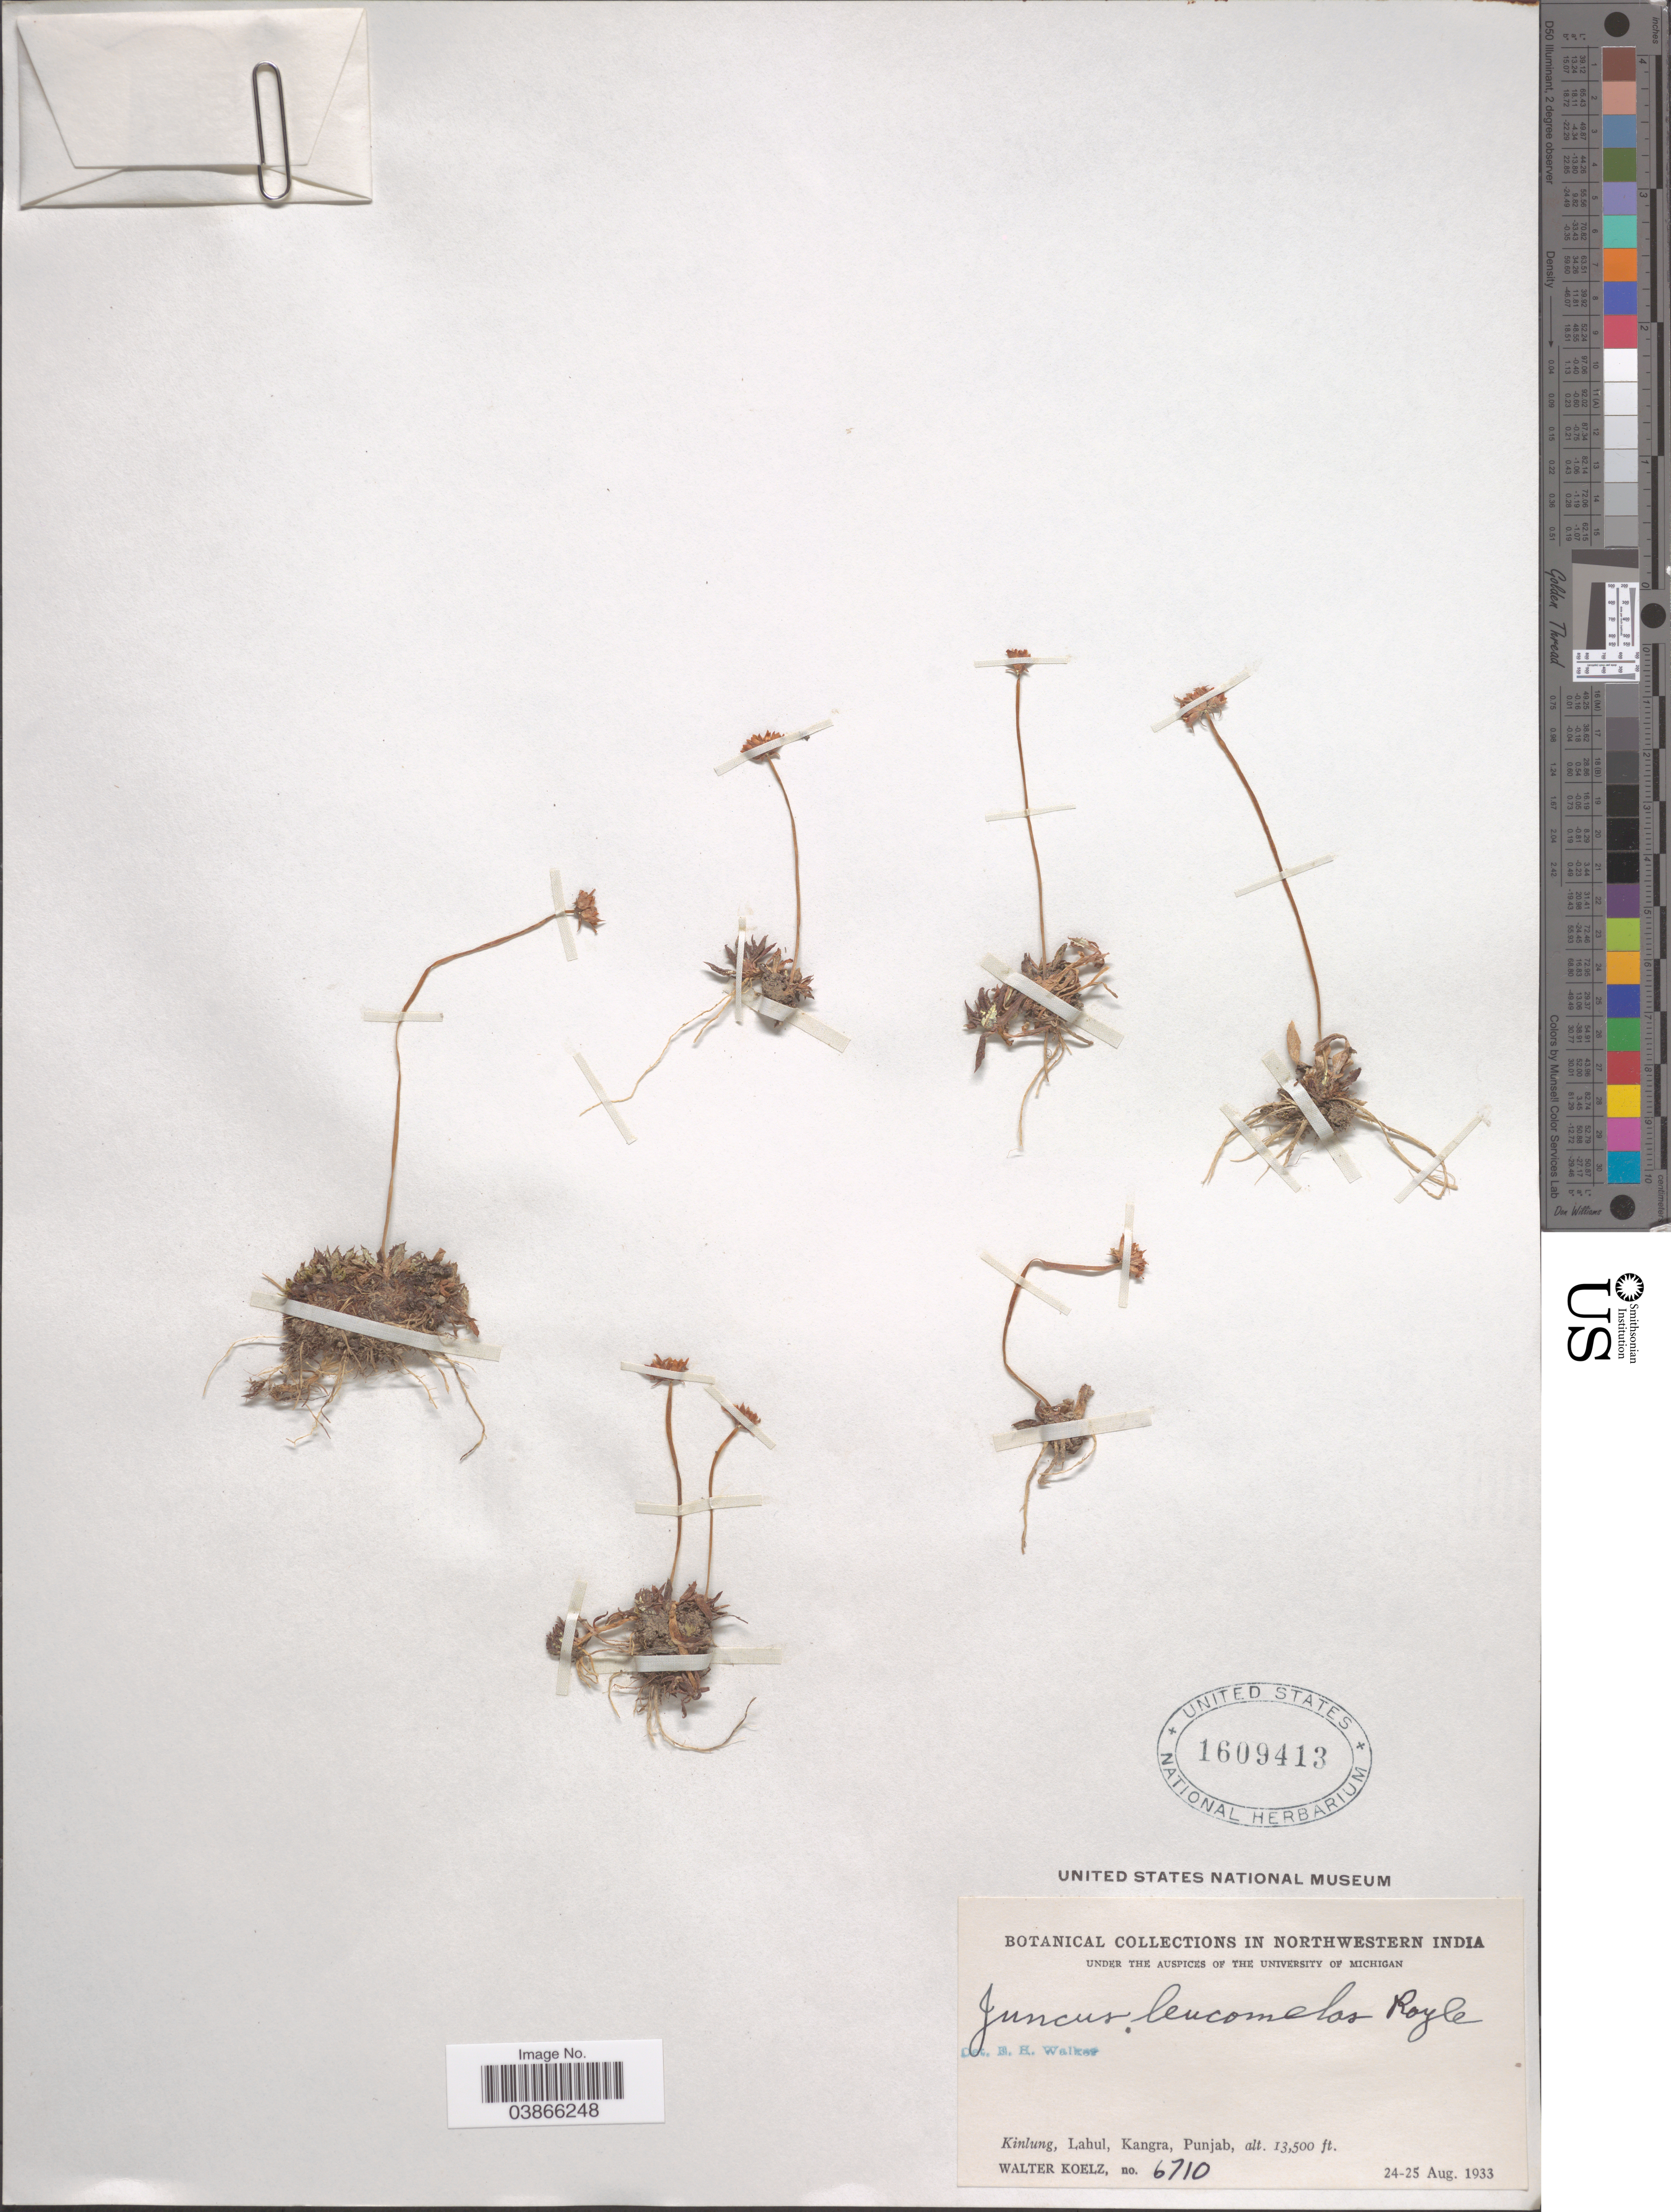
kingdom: Plantae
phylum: Tracheophyta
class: Liliopsida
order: Poales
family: Juncaceae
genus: Juncus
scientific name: Juncus leucomelas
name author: Royle ex D. Don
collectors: W. N. Koelz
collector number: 6710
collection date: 1933-08-24/1933-08-25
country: India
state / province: Punjab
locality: Northwestern India. Kinlung, Lahul, Kangra.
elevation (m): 4115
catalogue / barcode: US 1609413